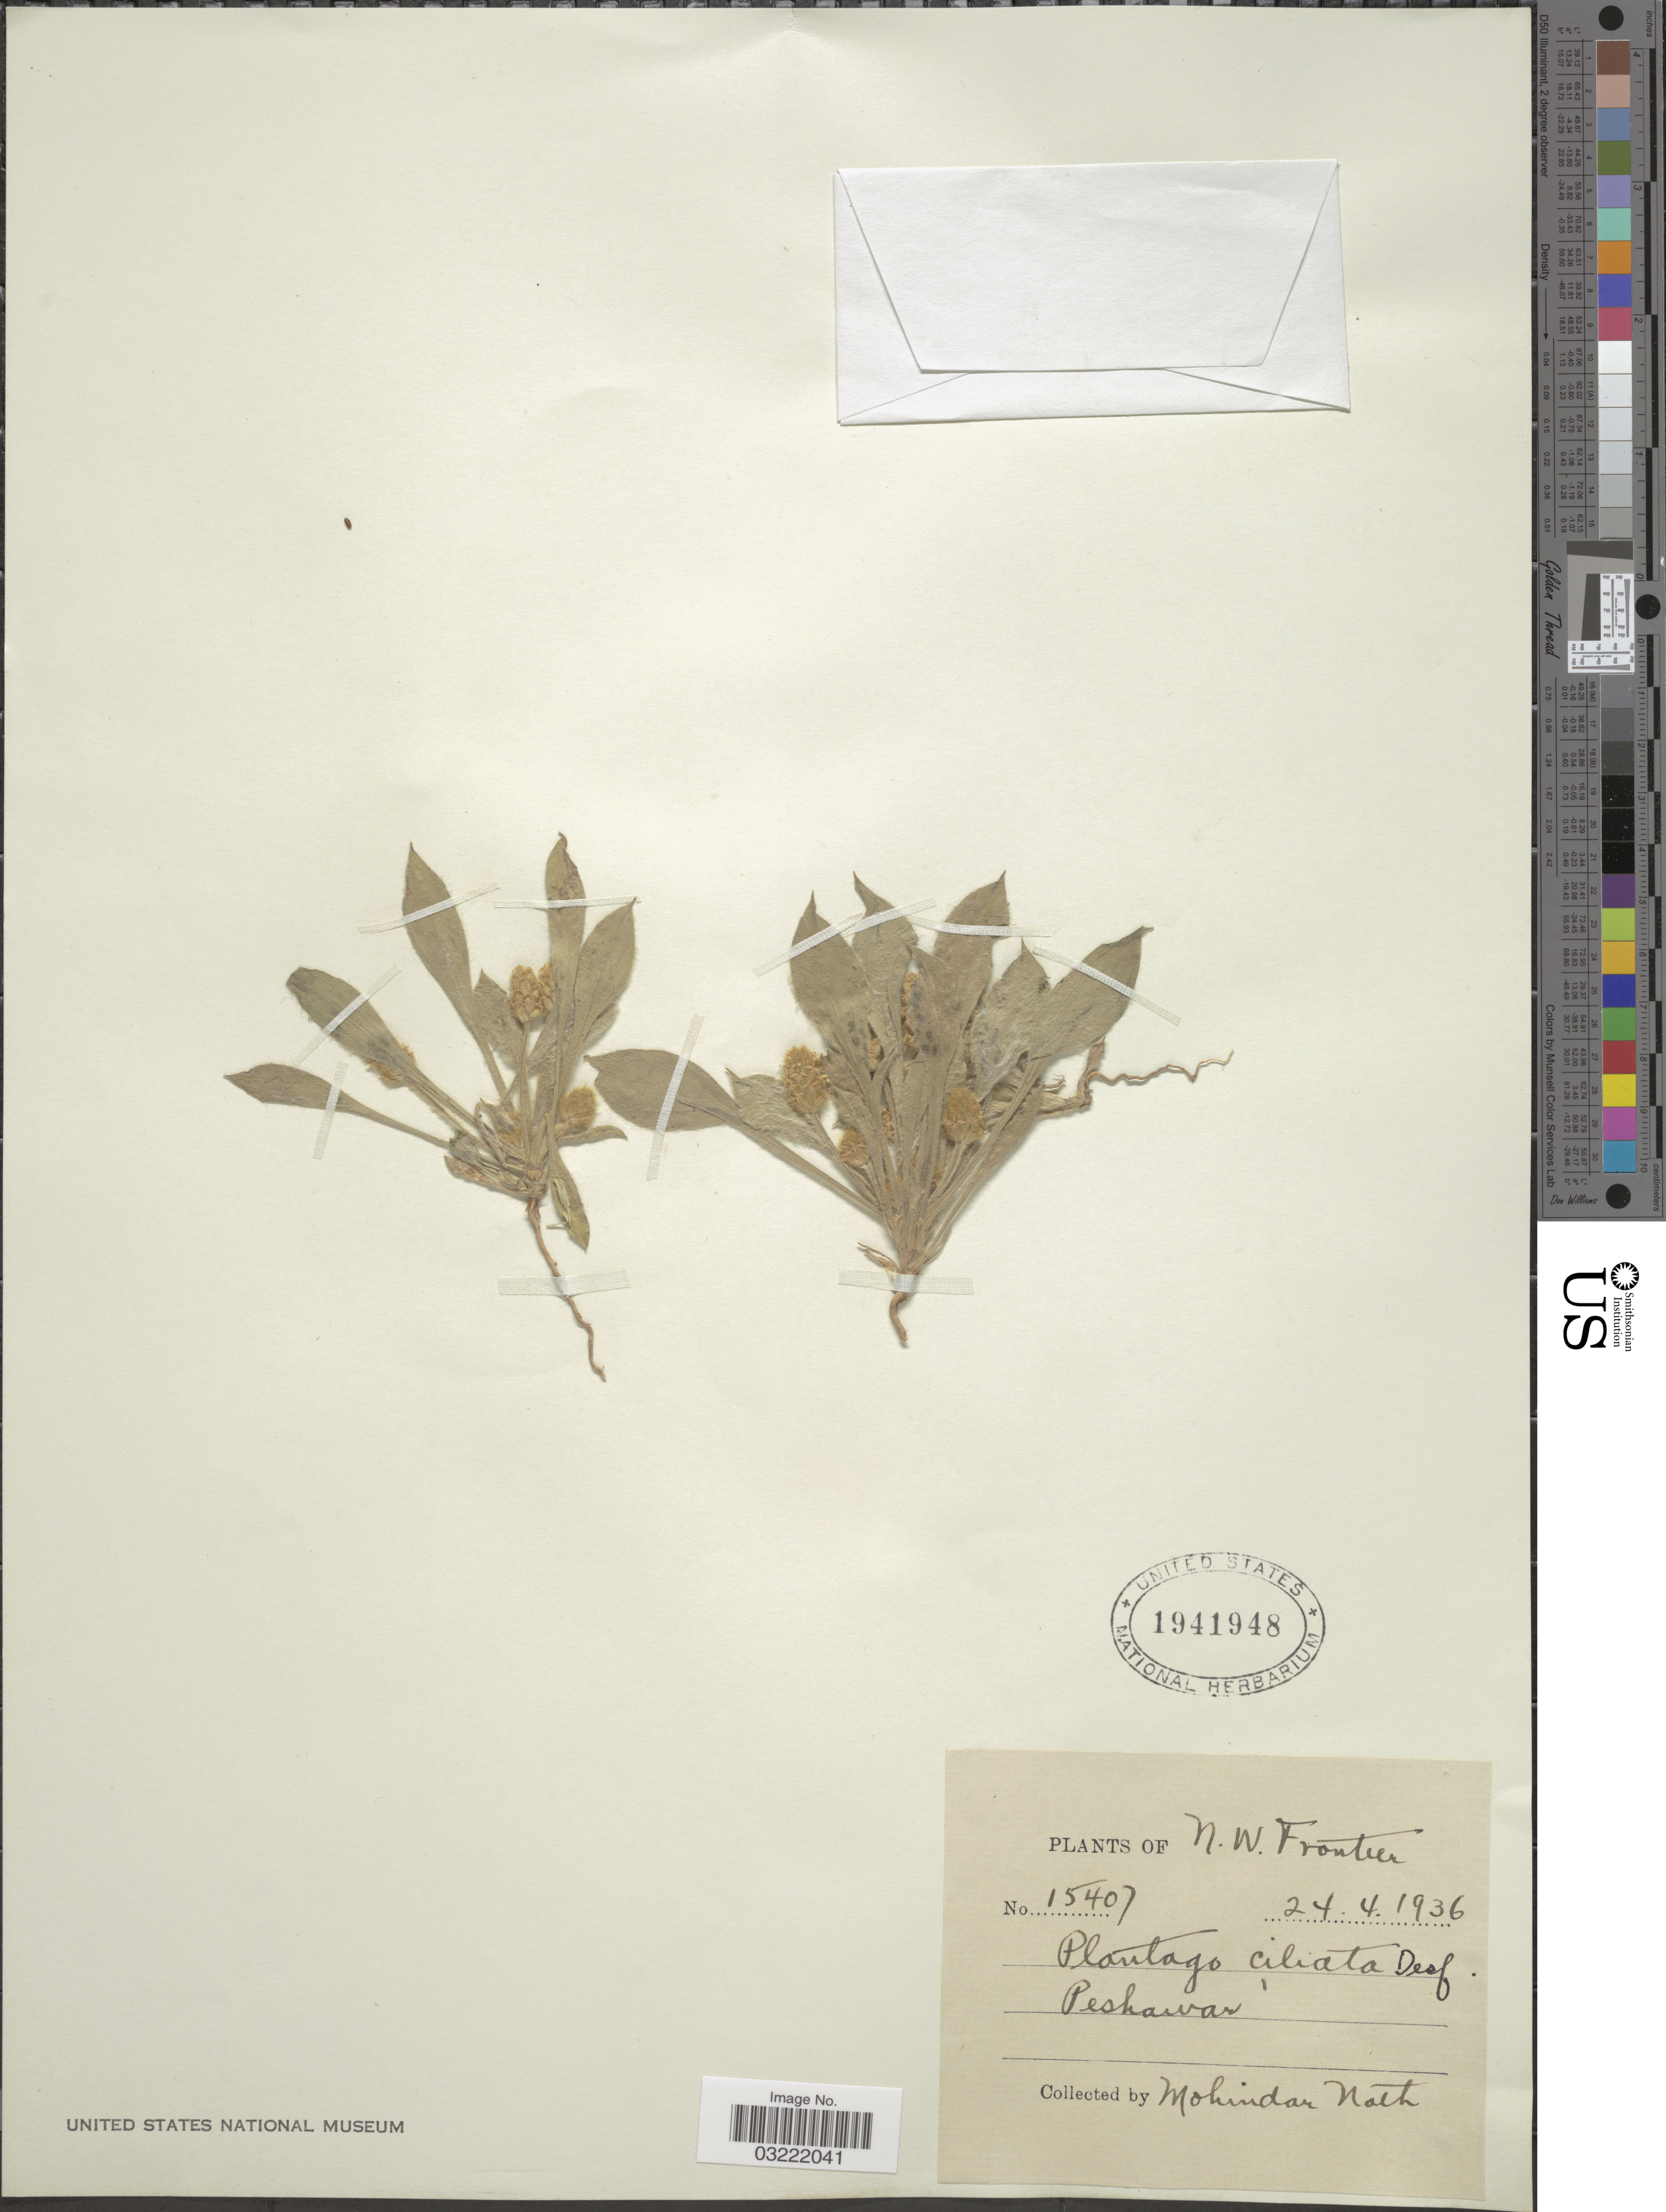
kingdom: Plantae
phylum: Tracheophyta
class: Magnoliopsida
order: Lamiales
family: Plantaginaceae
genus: Plantago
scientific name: Plantago ciliata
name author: Desf.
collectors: M. Nath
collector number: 15407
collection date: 1936-04-24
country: Pakistan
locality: N. W. Frontier. Peshawar.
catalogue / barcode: US 1941948